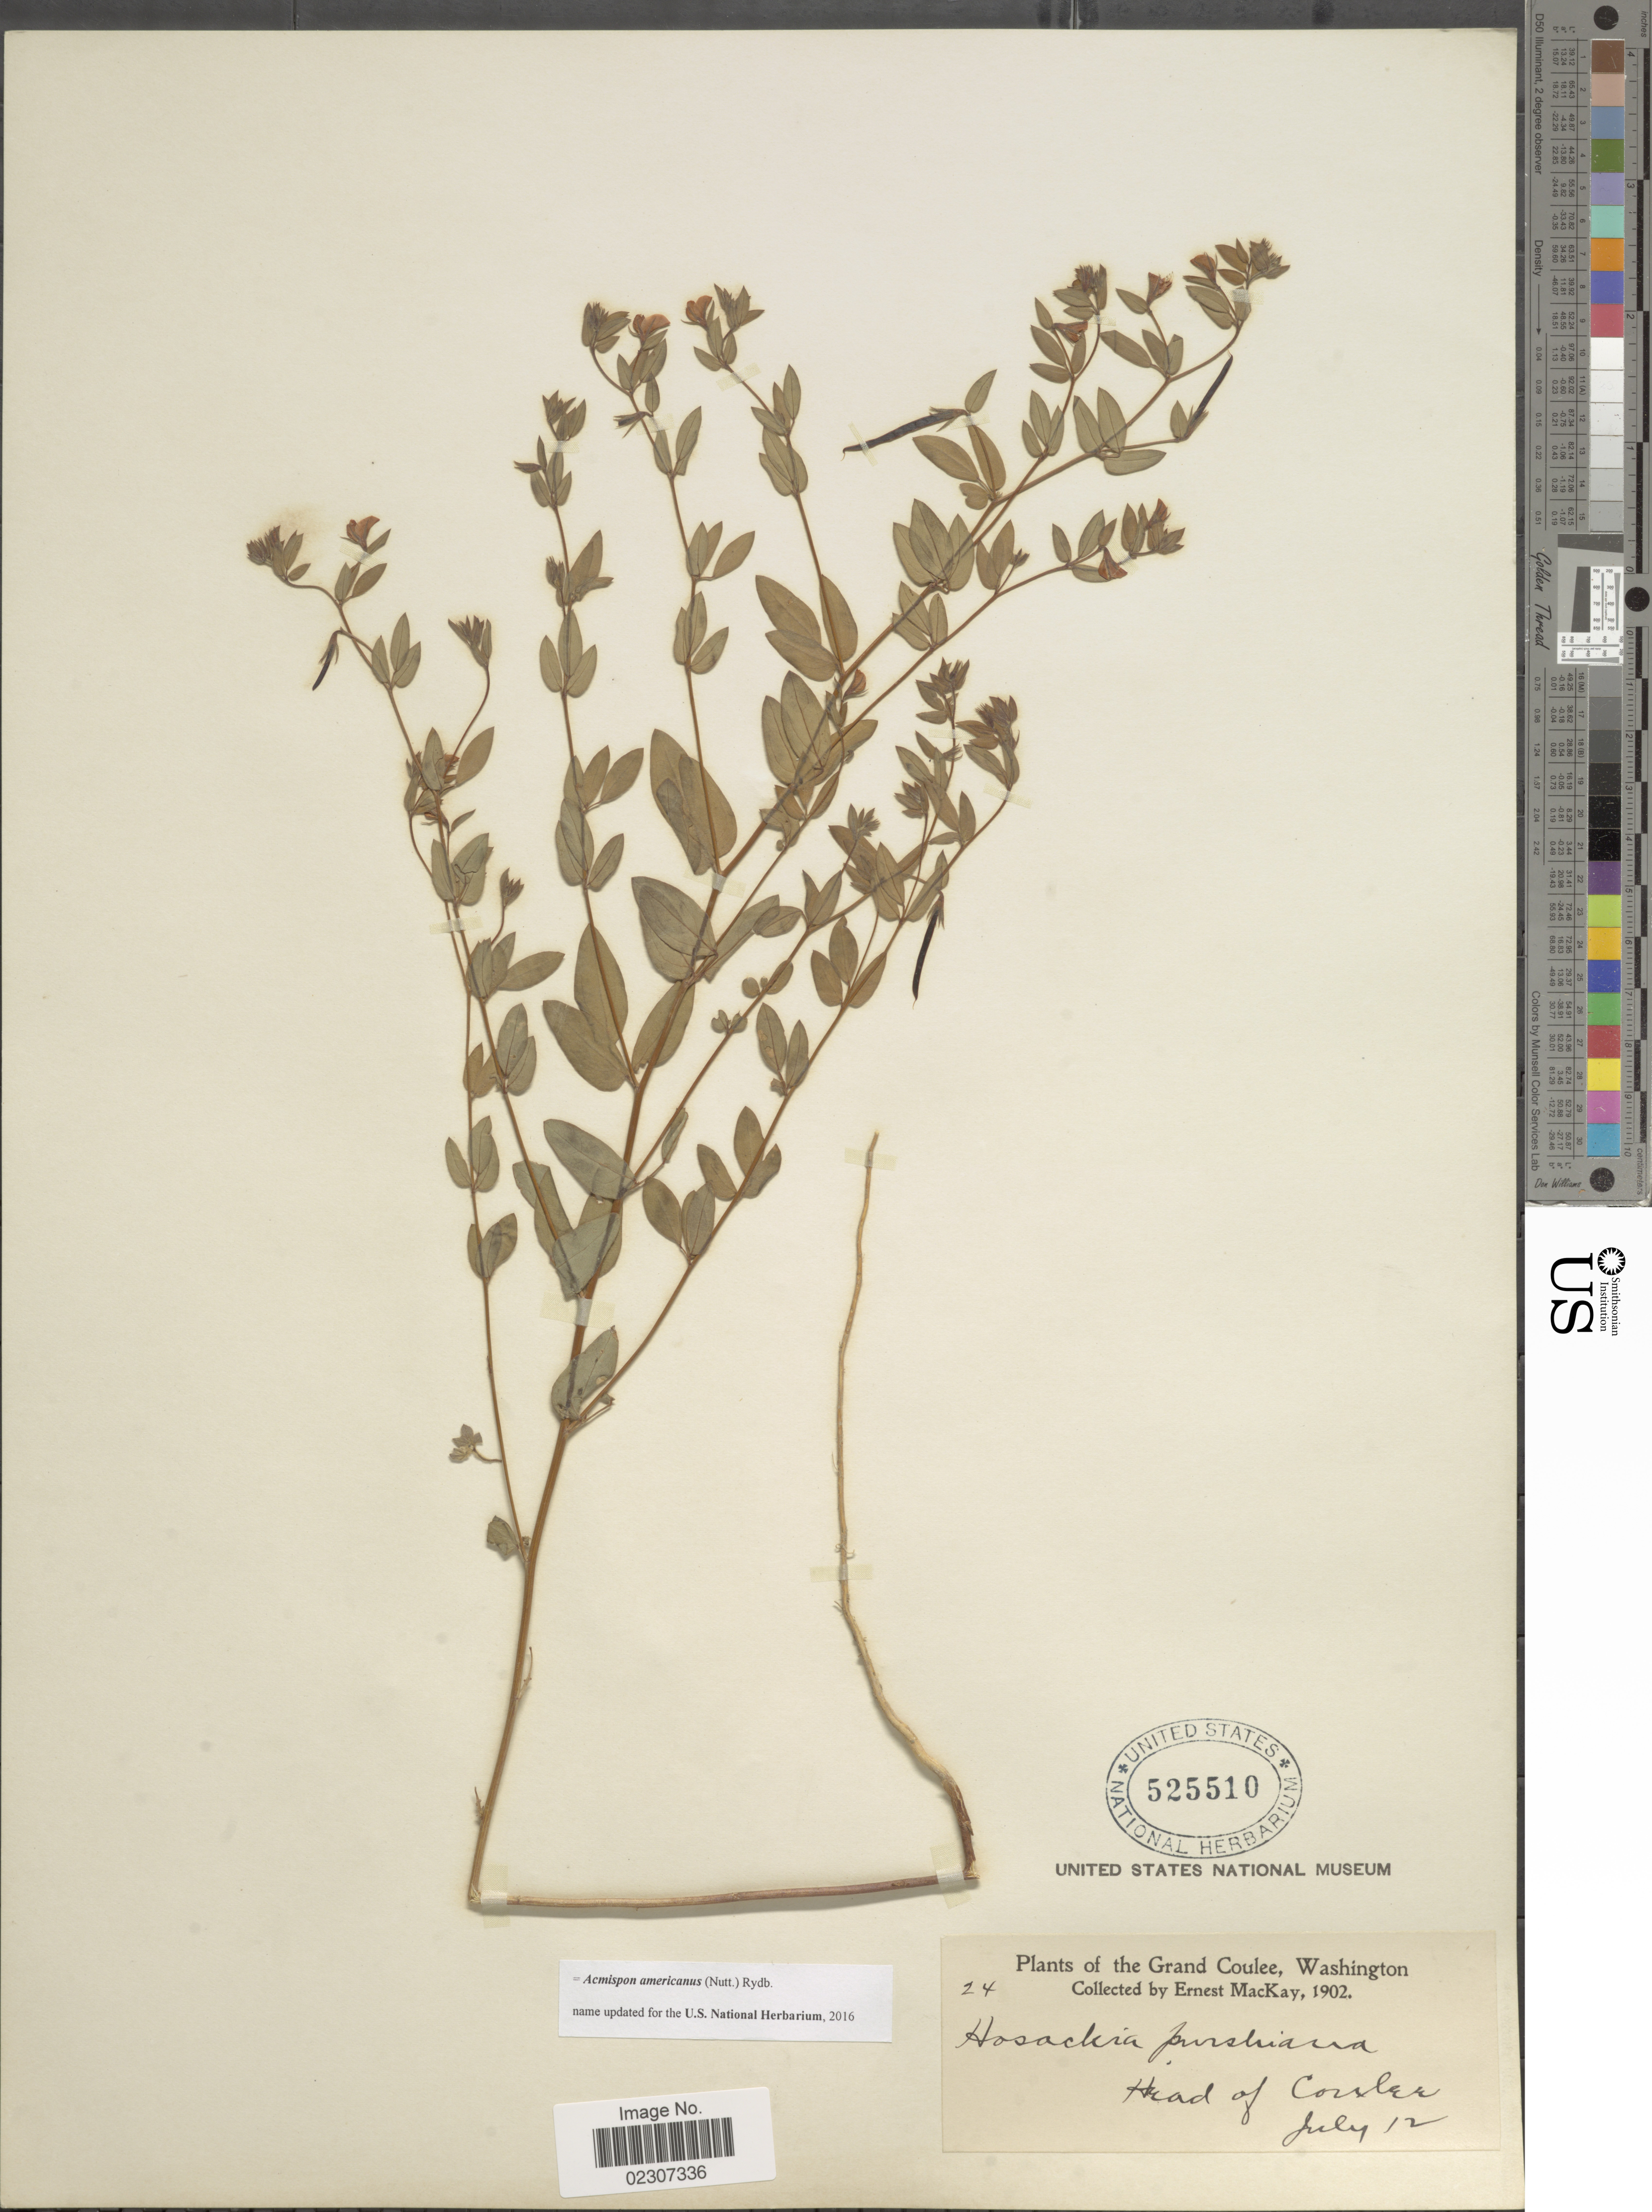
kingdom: Plantae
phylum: Tracheophyta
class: Magnoliopsida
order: Fabales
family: Fabaceae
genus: Acmispon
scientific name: Acmispon americanus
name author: (Nutt.) Rydb.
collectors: E. MacKay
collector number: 24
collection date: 1902-07-12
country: United States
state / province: Washington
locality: Grand Coulee, Washington, Head of Coulee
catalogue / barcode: US 525510